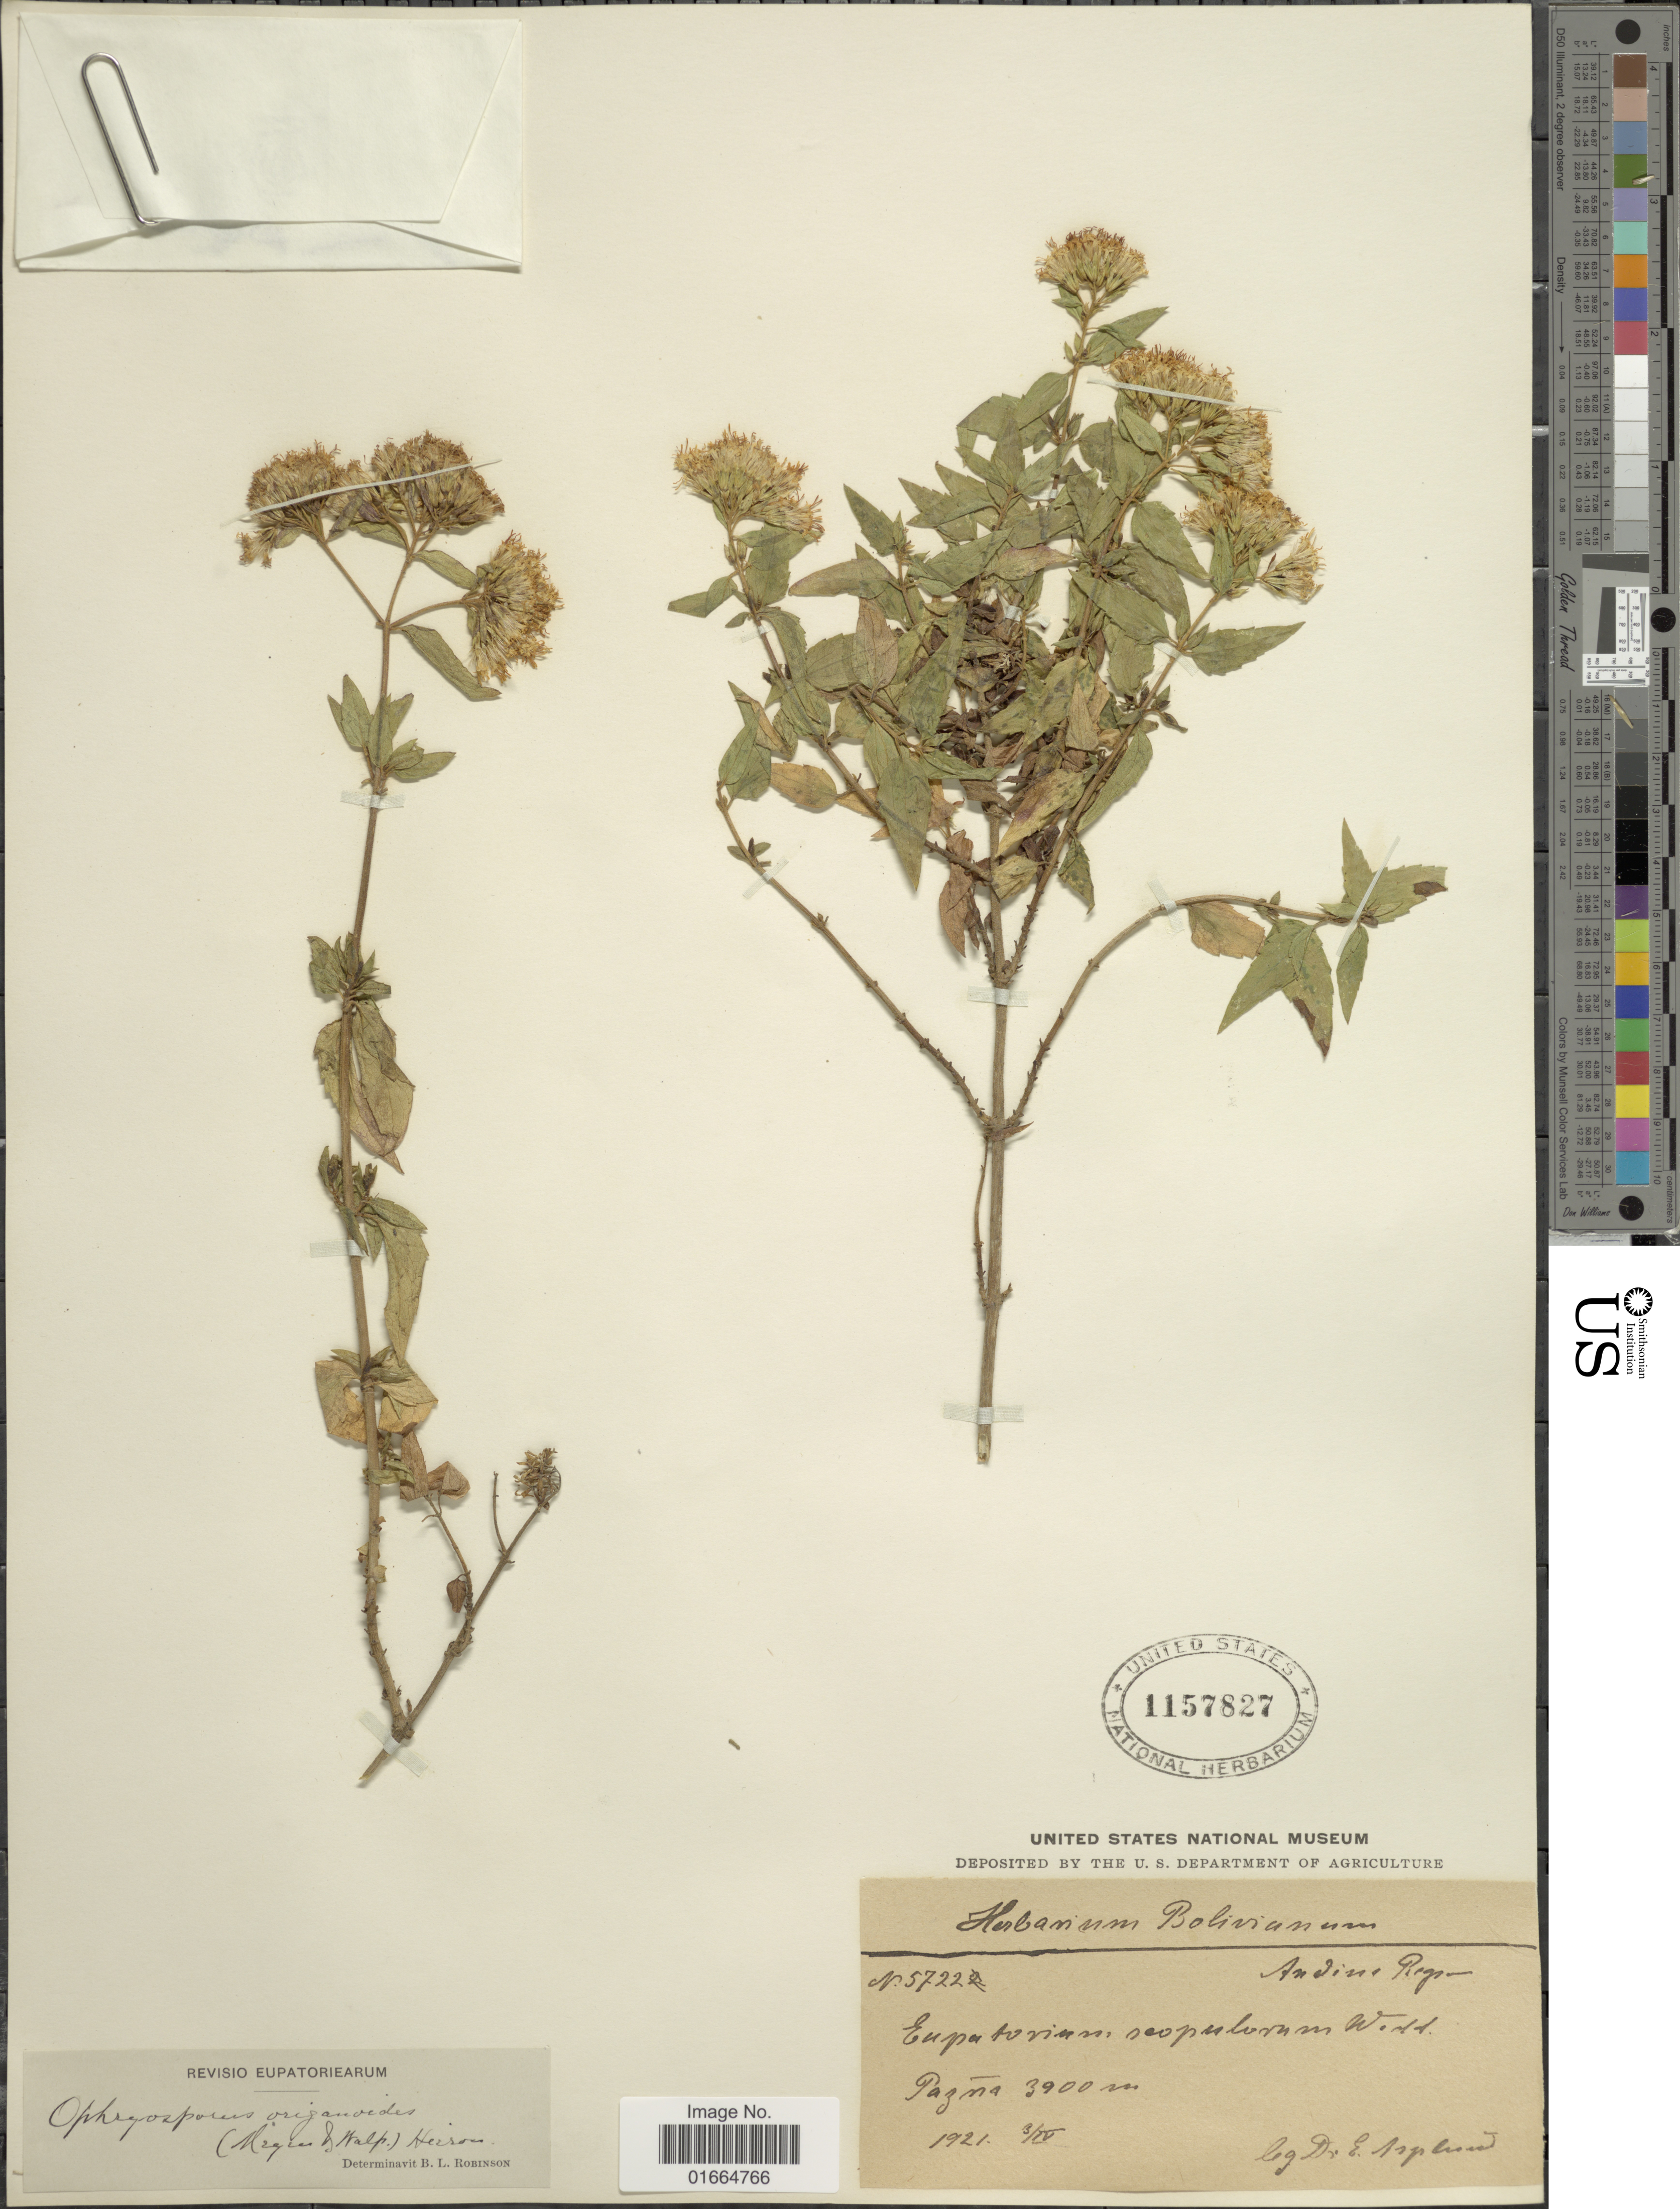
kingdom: Plantae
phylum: Tracheophyta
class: Magnoliopsida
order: Asterales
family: Asteraceae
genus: Ophryosporus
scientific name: Ophryosporus heptanthus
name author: (Sch. Bip. ex Wedd.) R.M. King & H. Rob.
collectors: E. Asplund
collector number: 5722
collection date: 1921-04-03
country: Bolivia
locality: Tazna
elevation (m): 3900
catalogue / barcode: US 1157827